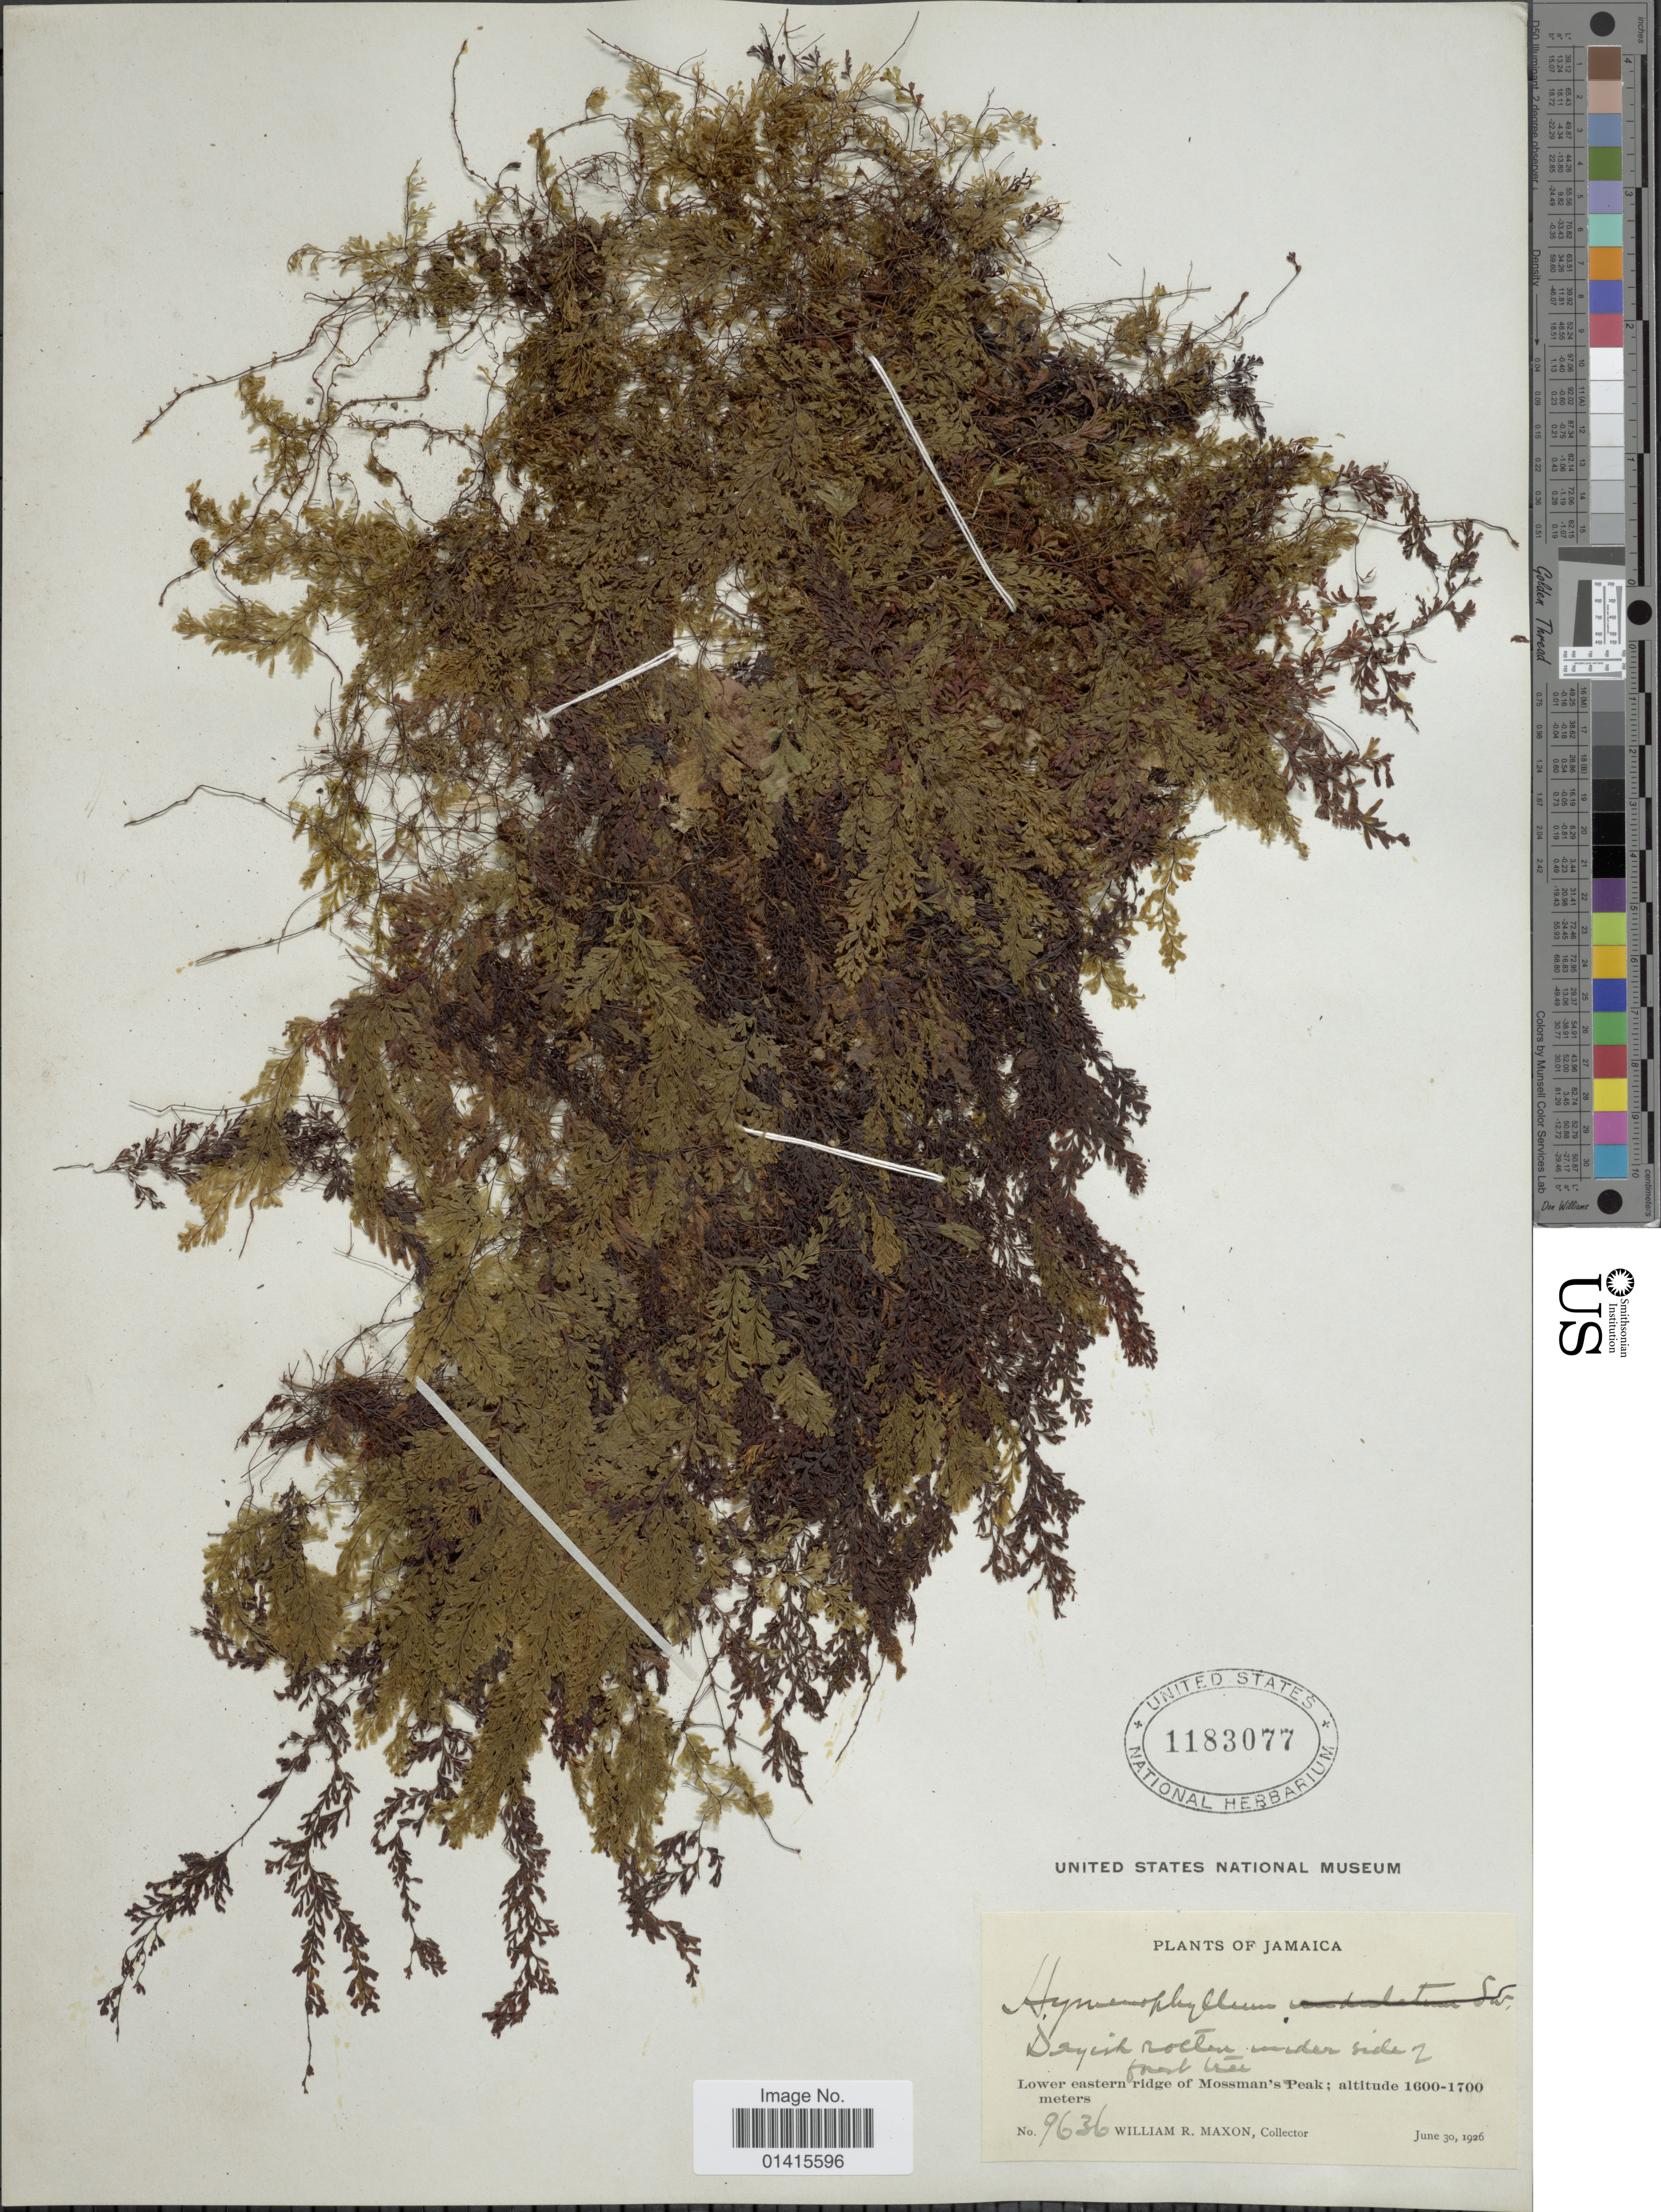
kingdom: Plantae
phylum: Tracheophyta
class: Polypodiopsida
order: Hymenophyllales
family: Hymenophyllaceae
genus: Hymenophyllum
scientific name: Hymenophyllum undulatum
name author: (Sw.) Sw.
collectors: W. R. Maxon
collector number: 9636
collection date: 1926-06-30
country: Jamaica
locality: Lower eastern ridge of Mossman's Peak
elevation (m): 1600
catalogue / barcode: US 1183077